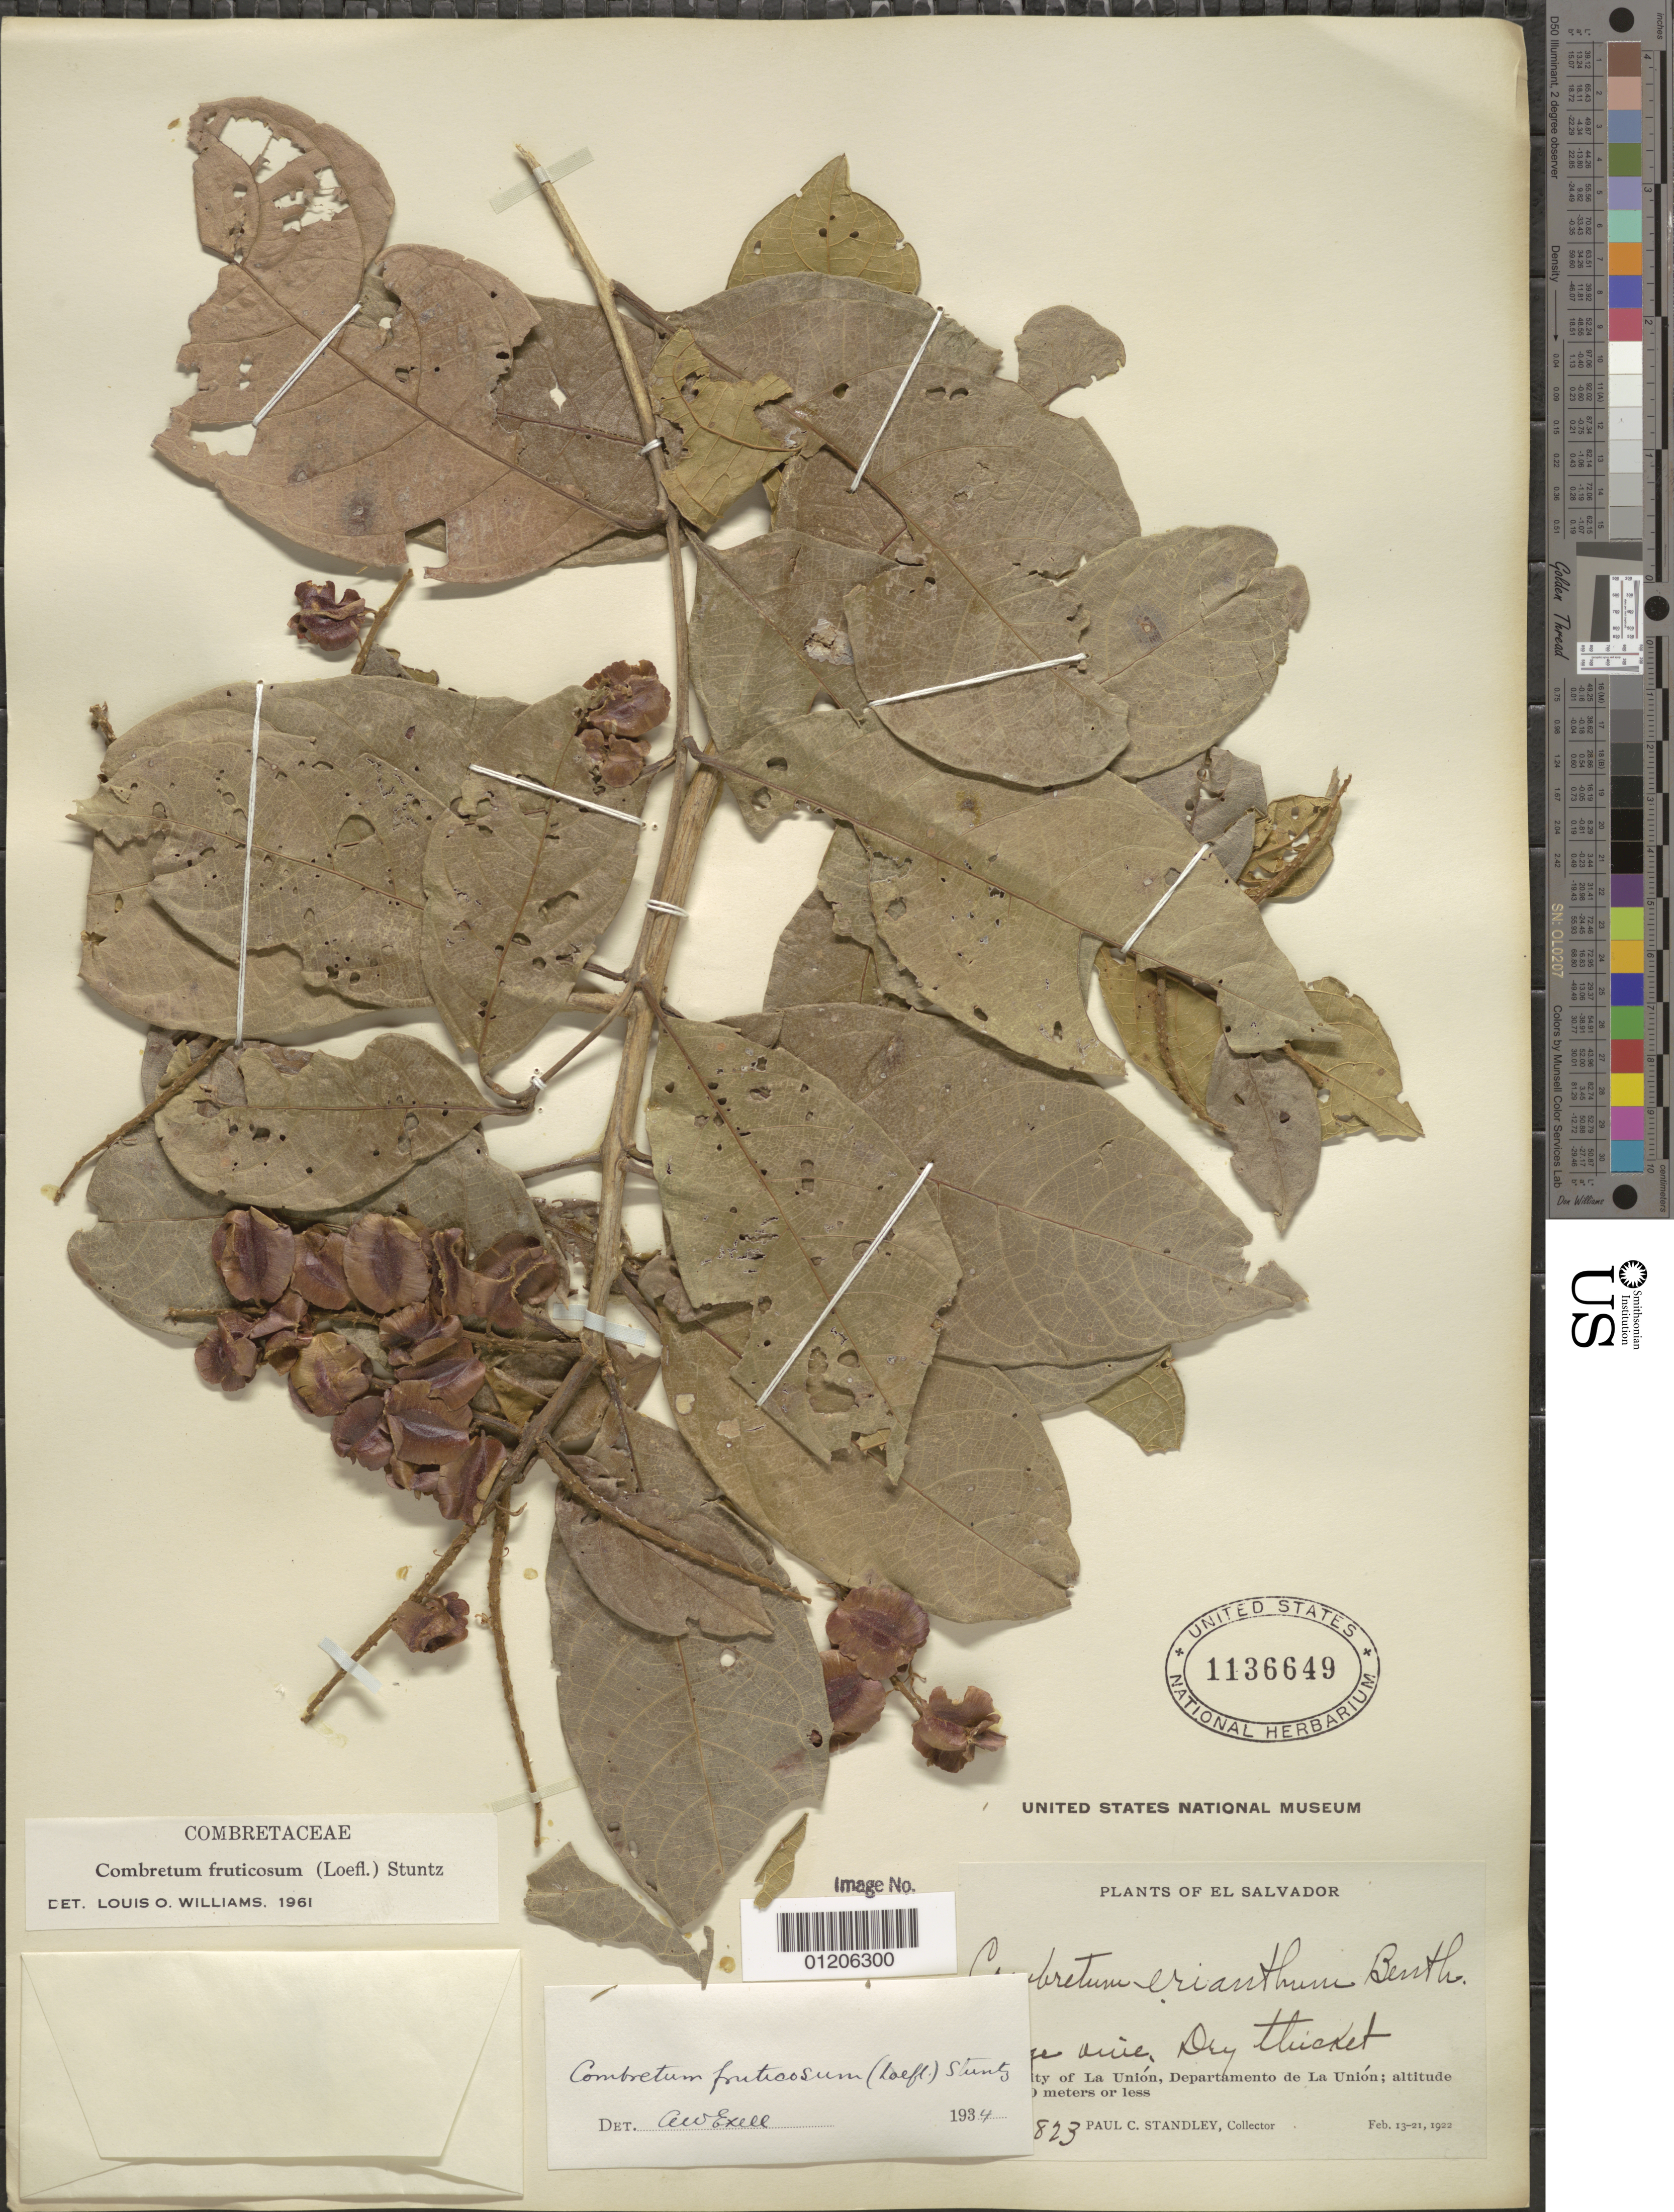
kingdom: Plantae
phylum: Tracheophyta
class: Magnoliopsida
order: Myrtales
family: Combretaceae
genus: Combretum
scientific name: Combretum fruticosum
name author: (Loefl.) Stuntz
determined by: Williams, Louis O.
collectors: P. C. Standley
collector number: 20823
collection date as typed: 13 Feb 1922 to 21 Feb 1922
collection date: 1922-02-13/1922-02-21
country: El Salvador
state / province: La Unión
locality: Vicinity of La Union.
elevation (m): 150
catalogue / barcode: US 1136649